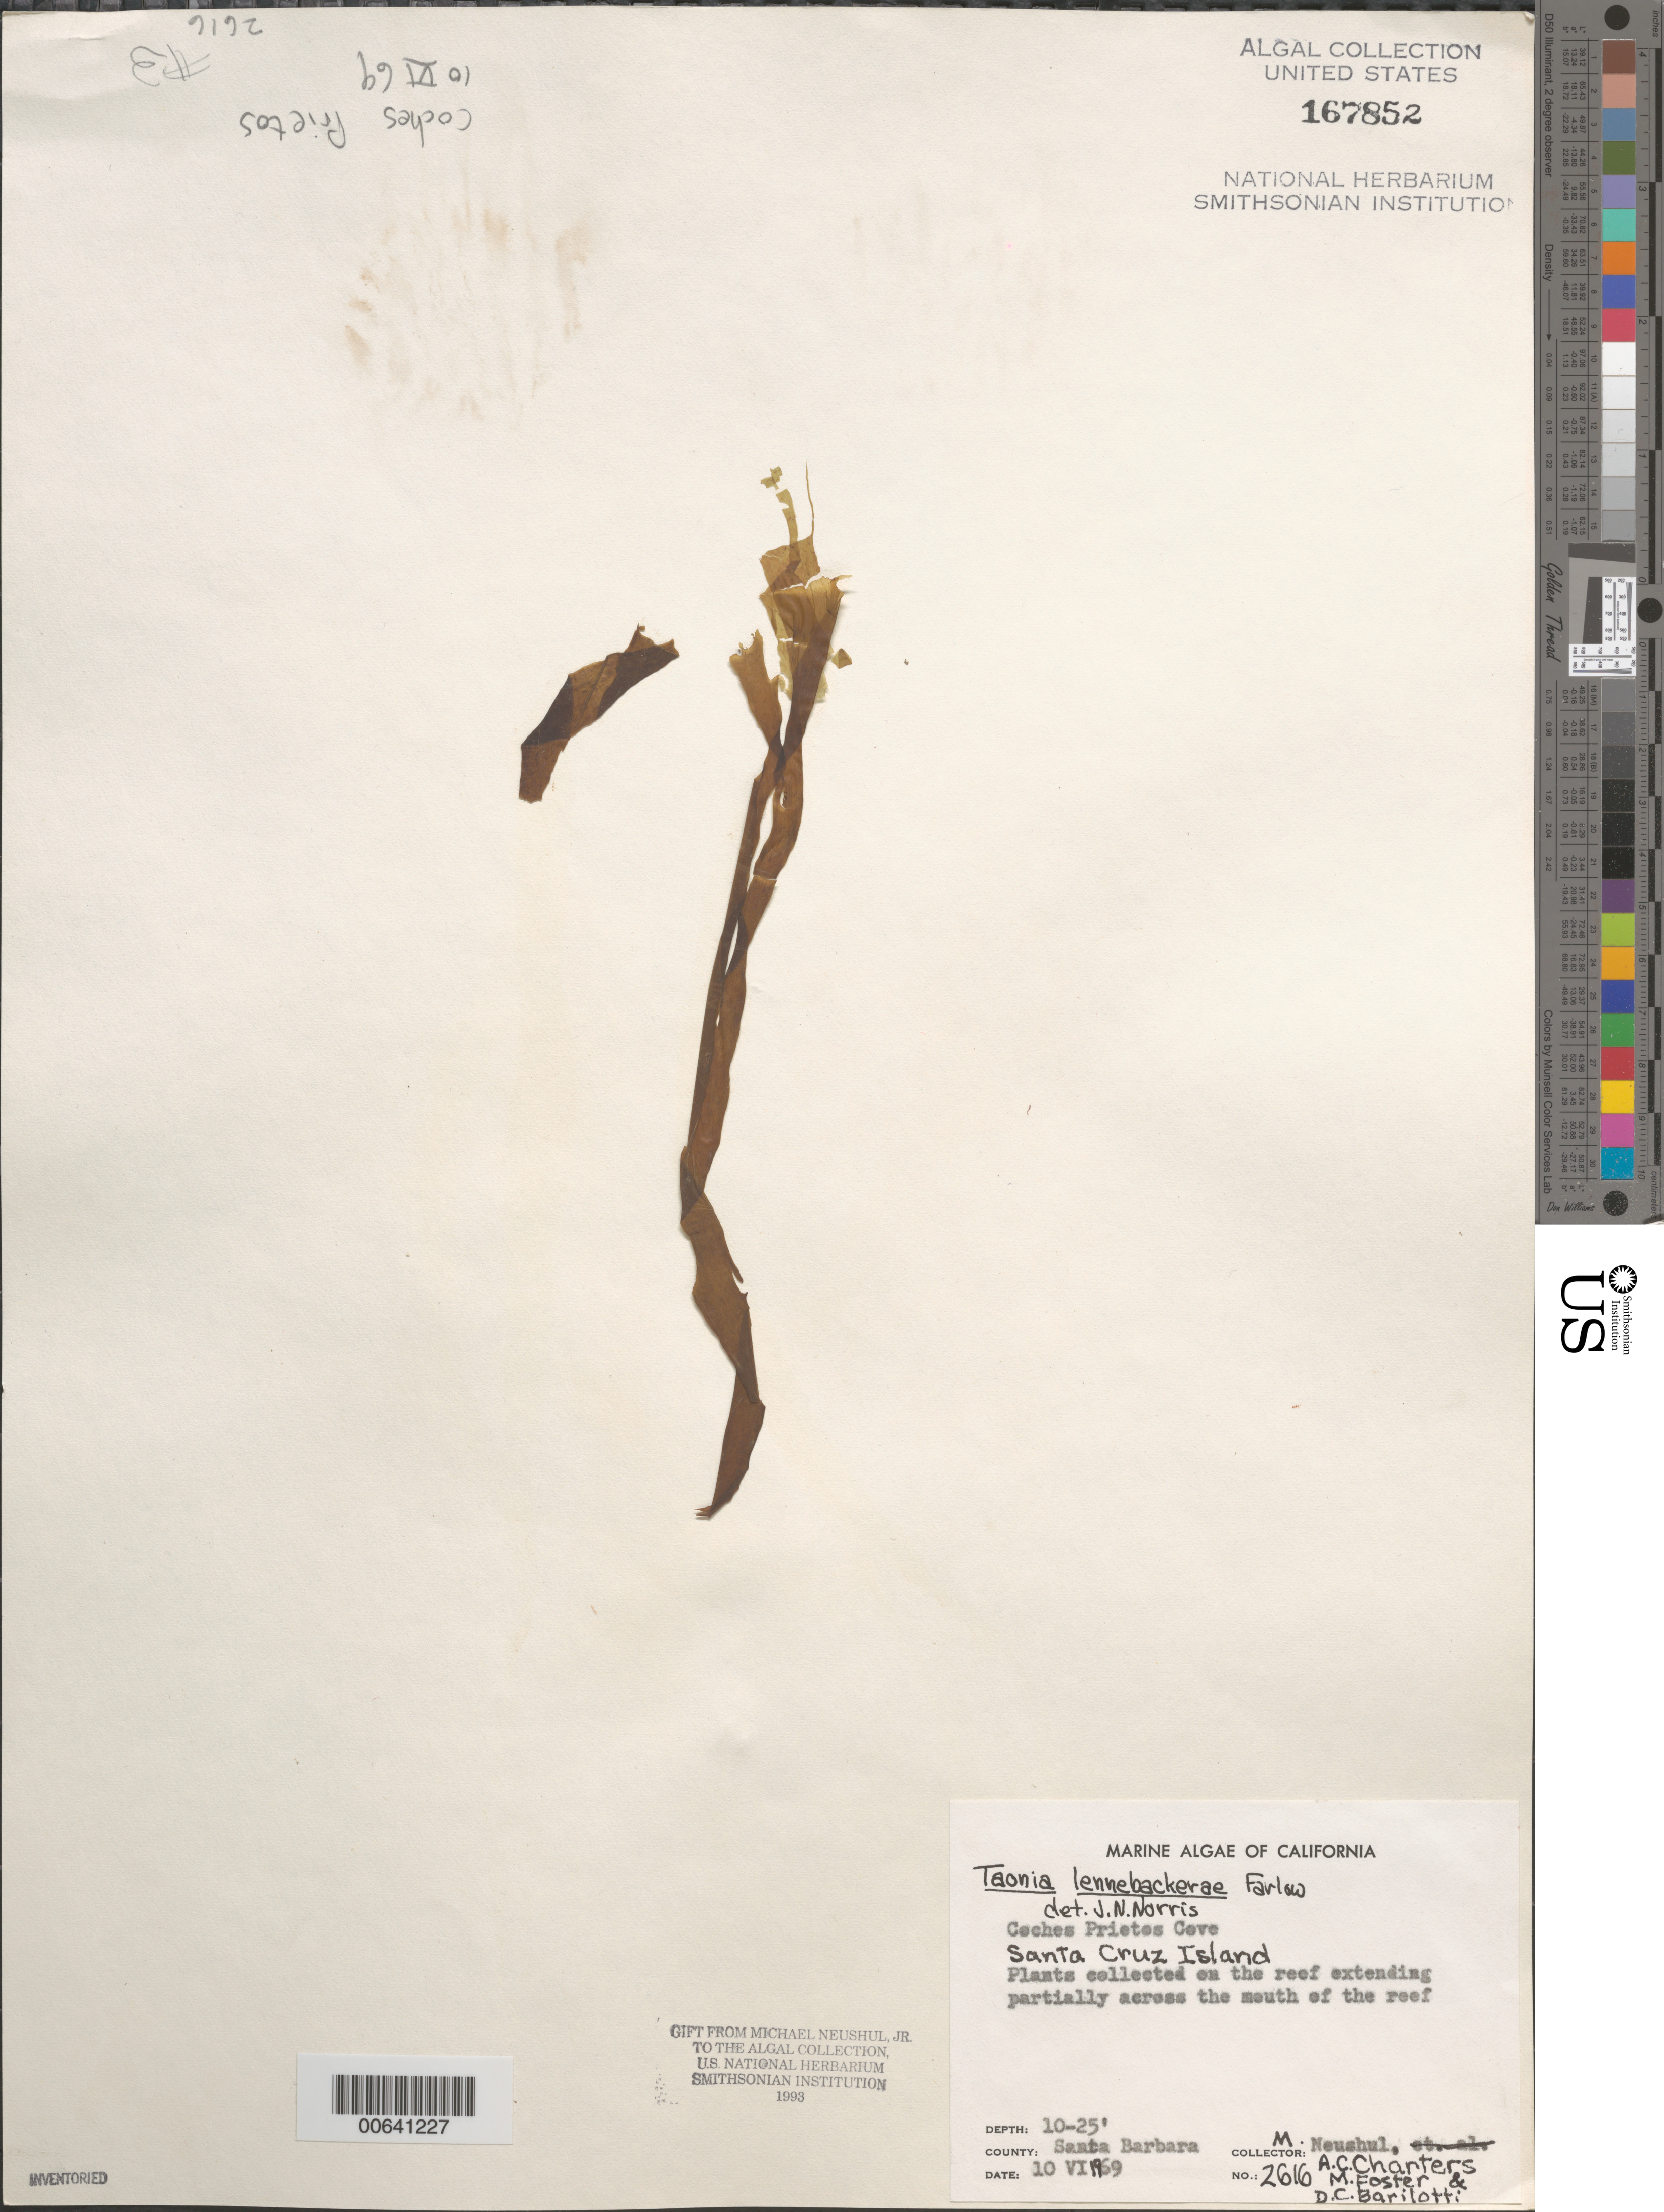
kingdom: Chromista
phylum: Ochrophyta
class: Phaeophyceae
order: Dictyotales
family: Dictyotaceae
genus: Taonia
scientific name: Taonia lennebackerae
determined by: Norris, James N.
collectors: M. Neushul, A. Charters, M. Foster & D. C. Barilotti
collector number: Neushul 2616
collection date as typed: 10 Jun 1969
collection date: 1969-06-10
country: United States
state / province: California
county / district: Santa Barbara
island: Santa Cruz Island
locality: Coches Prietos Cove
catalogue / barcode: US 167852